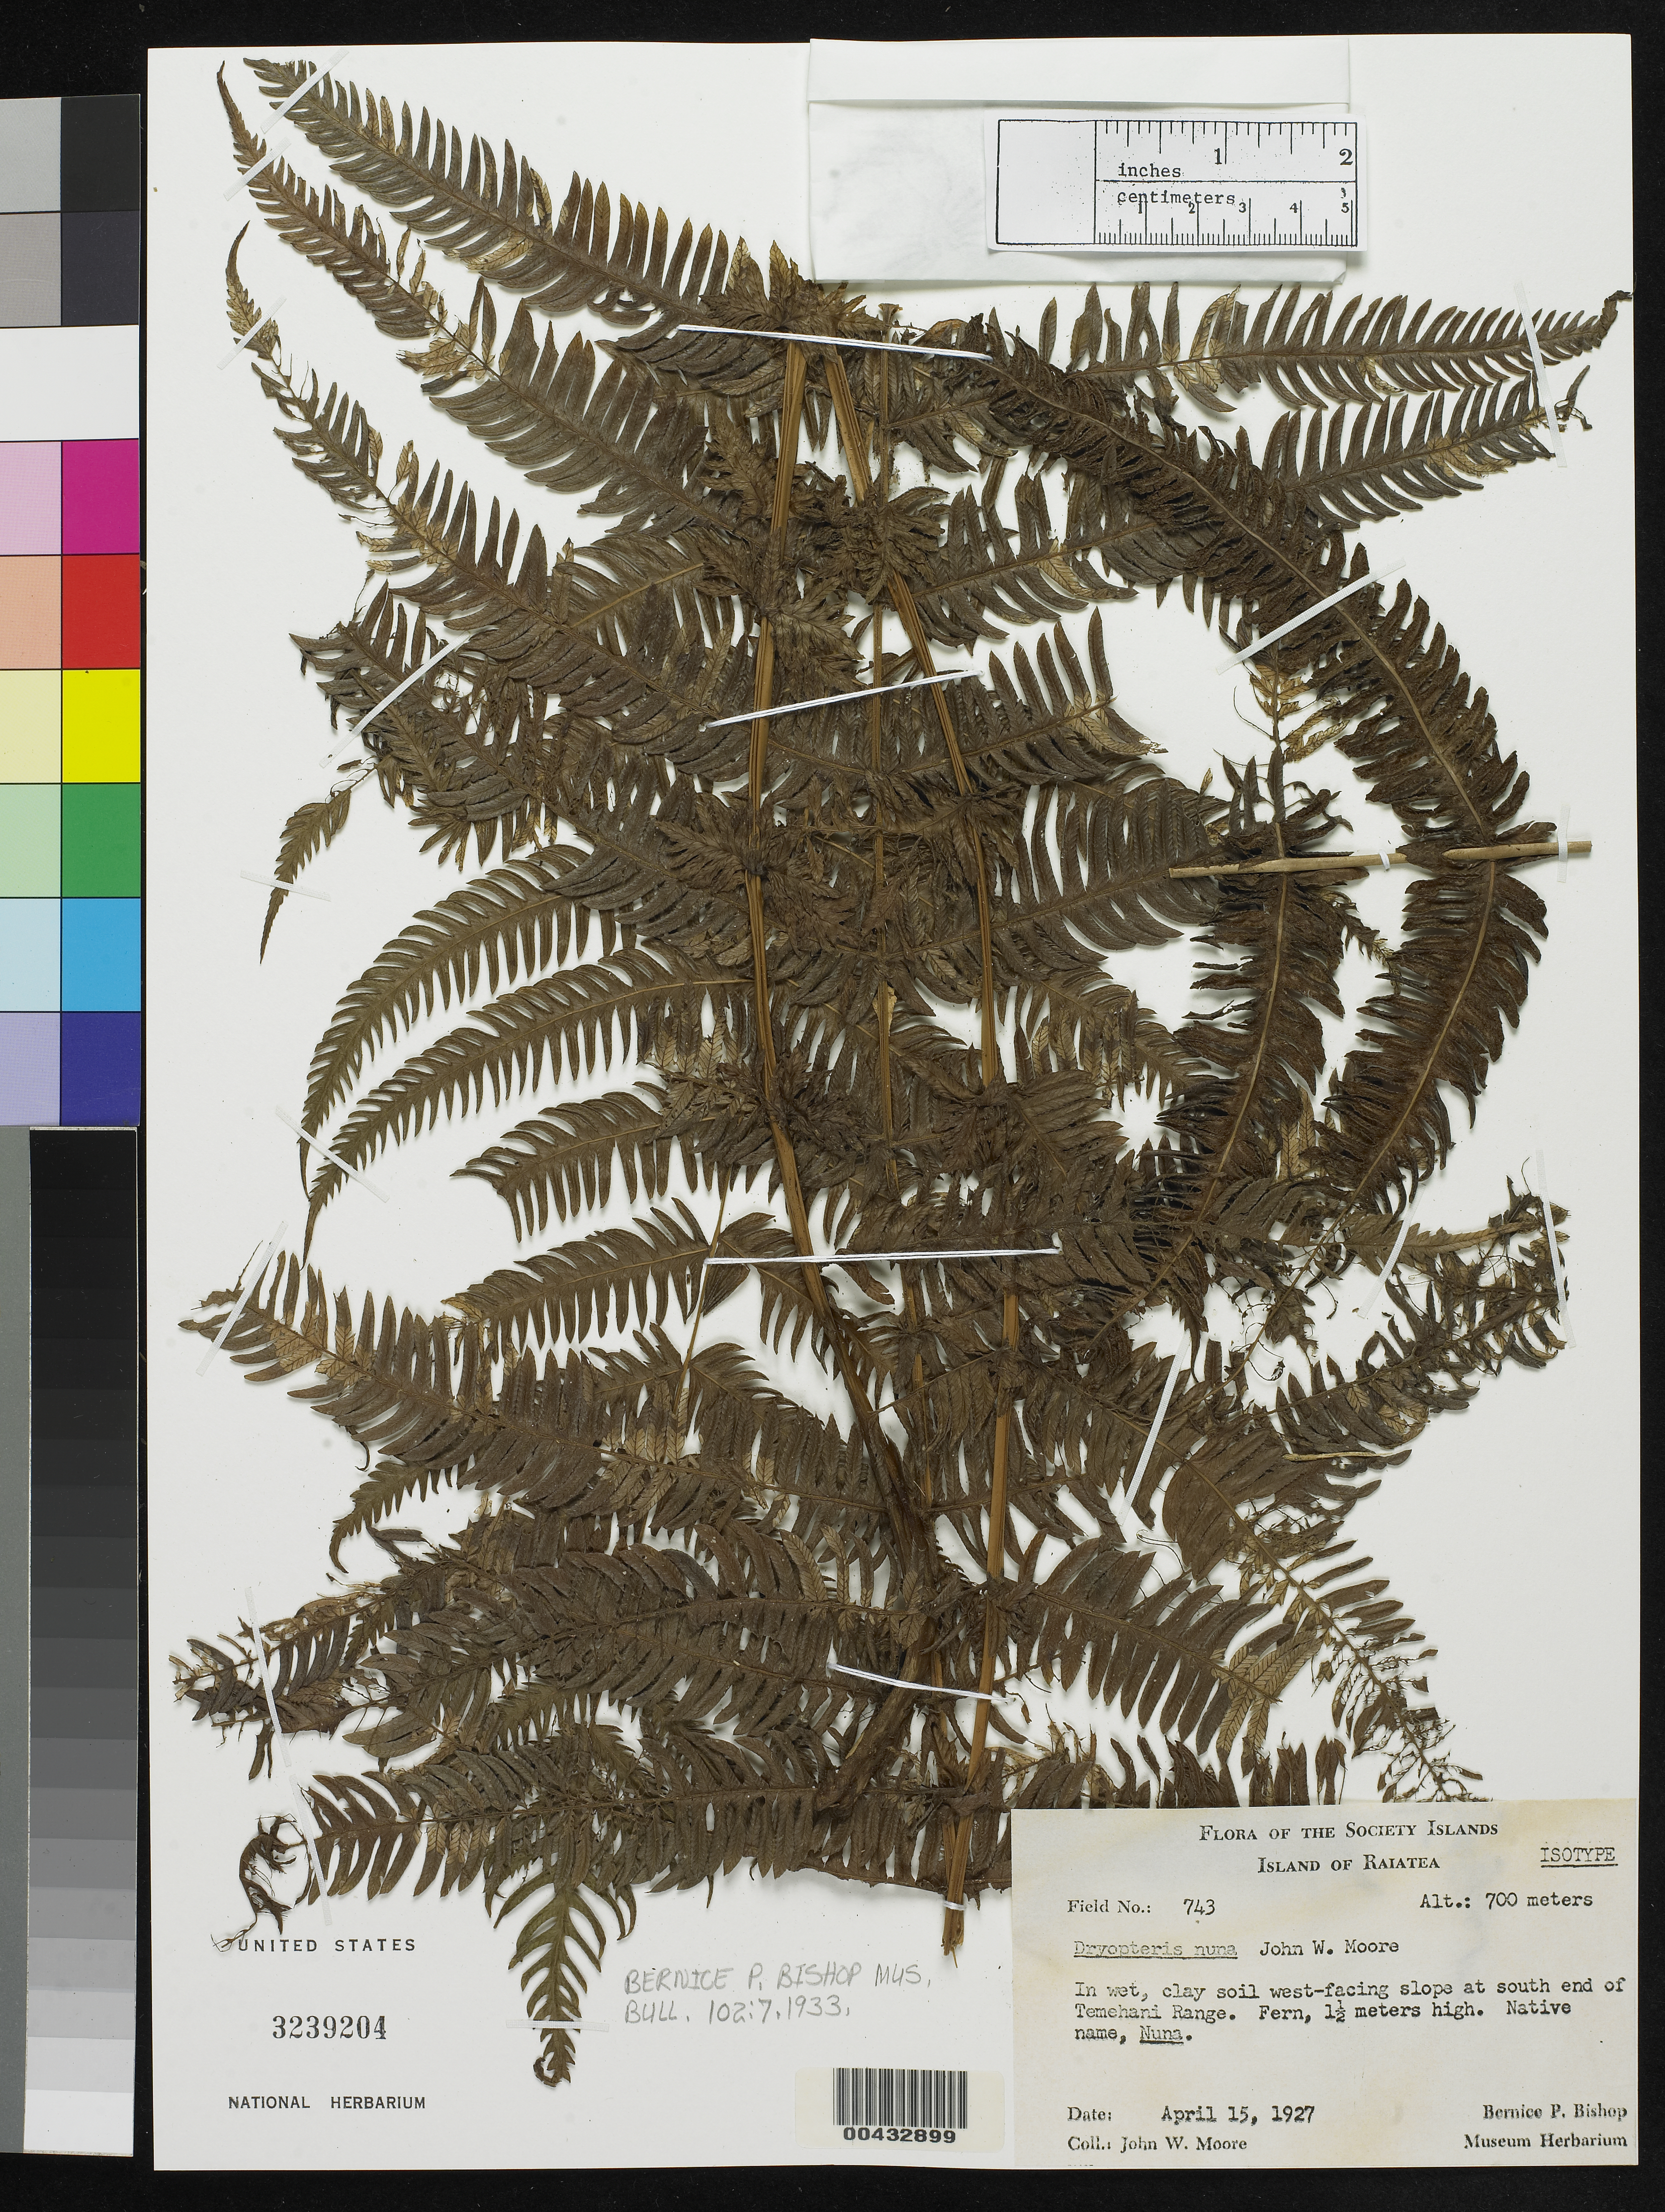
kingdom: Plantae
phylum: Tracheophyta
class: Polypodiopsida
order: Polypodiales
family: Dryopteridaceae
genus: Dryopteris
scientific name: Dryopteris nuna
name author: J.W. Moore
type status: Isotype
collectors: J. W. Moore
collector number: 743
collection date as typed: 15 Apr 1927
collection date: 1927-04-15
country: French Polynesia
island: Raiatea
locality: W facing slope at S end of Temehani Range. Iles Sous-le-Vent. [Society Is.]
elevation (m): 700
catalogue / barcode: US 3239204